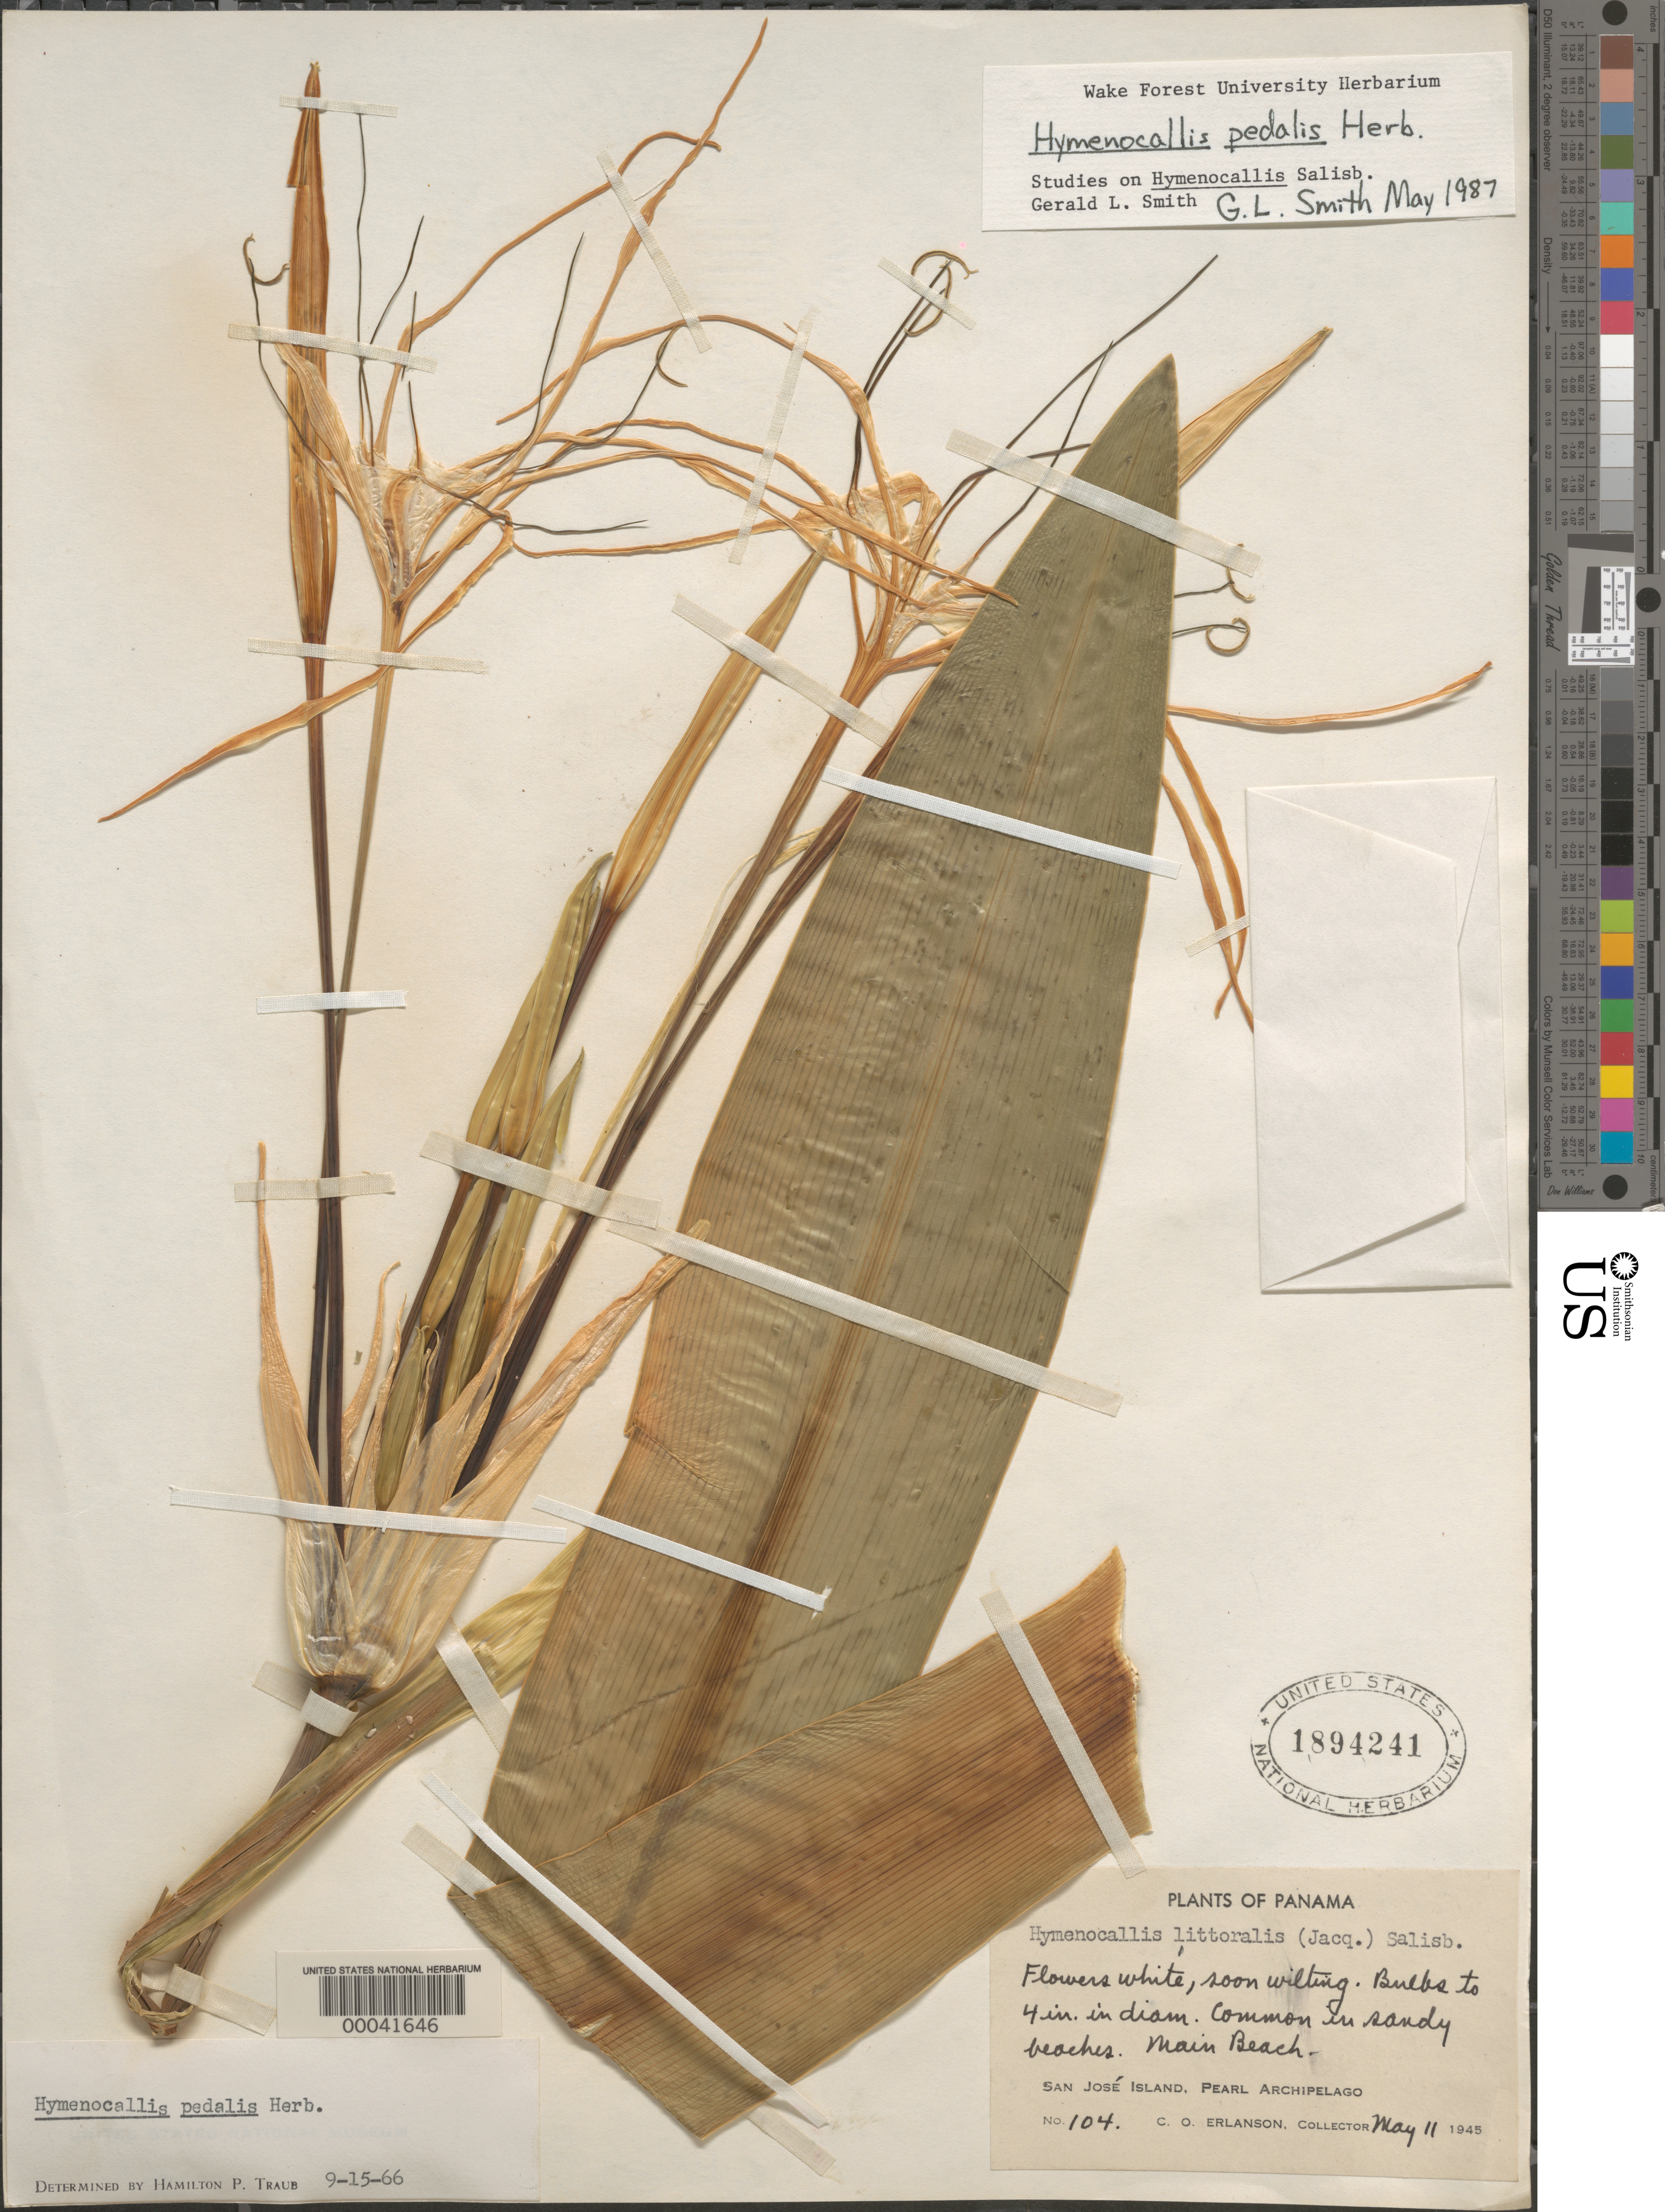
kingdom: Plantae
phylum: Tracheophyta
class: Liliopsida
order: Asparagales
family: Amaryllidaceae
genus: Hymenocallis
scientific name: Hymenocallis pedalis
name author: Herb.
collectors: C. O. Erlanson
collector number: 104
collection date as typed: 11 May 1945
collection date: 1945-05-11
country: Panama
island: San José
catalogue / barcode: US 1894241